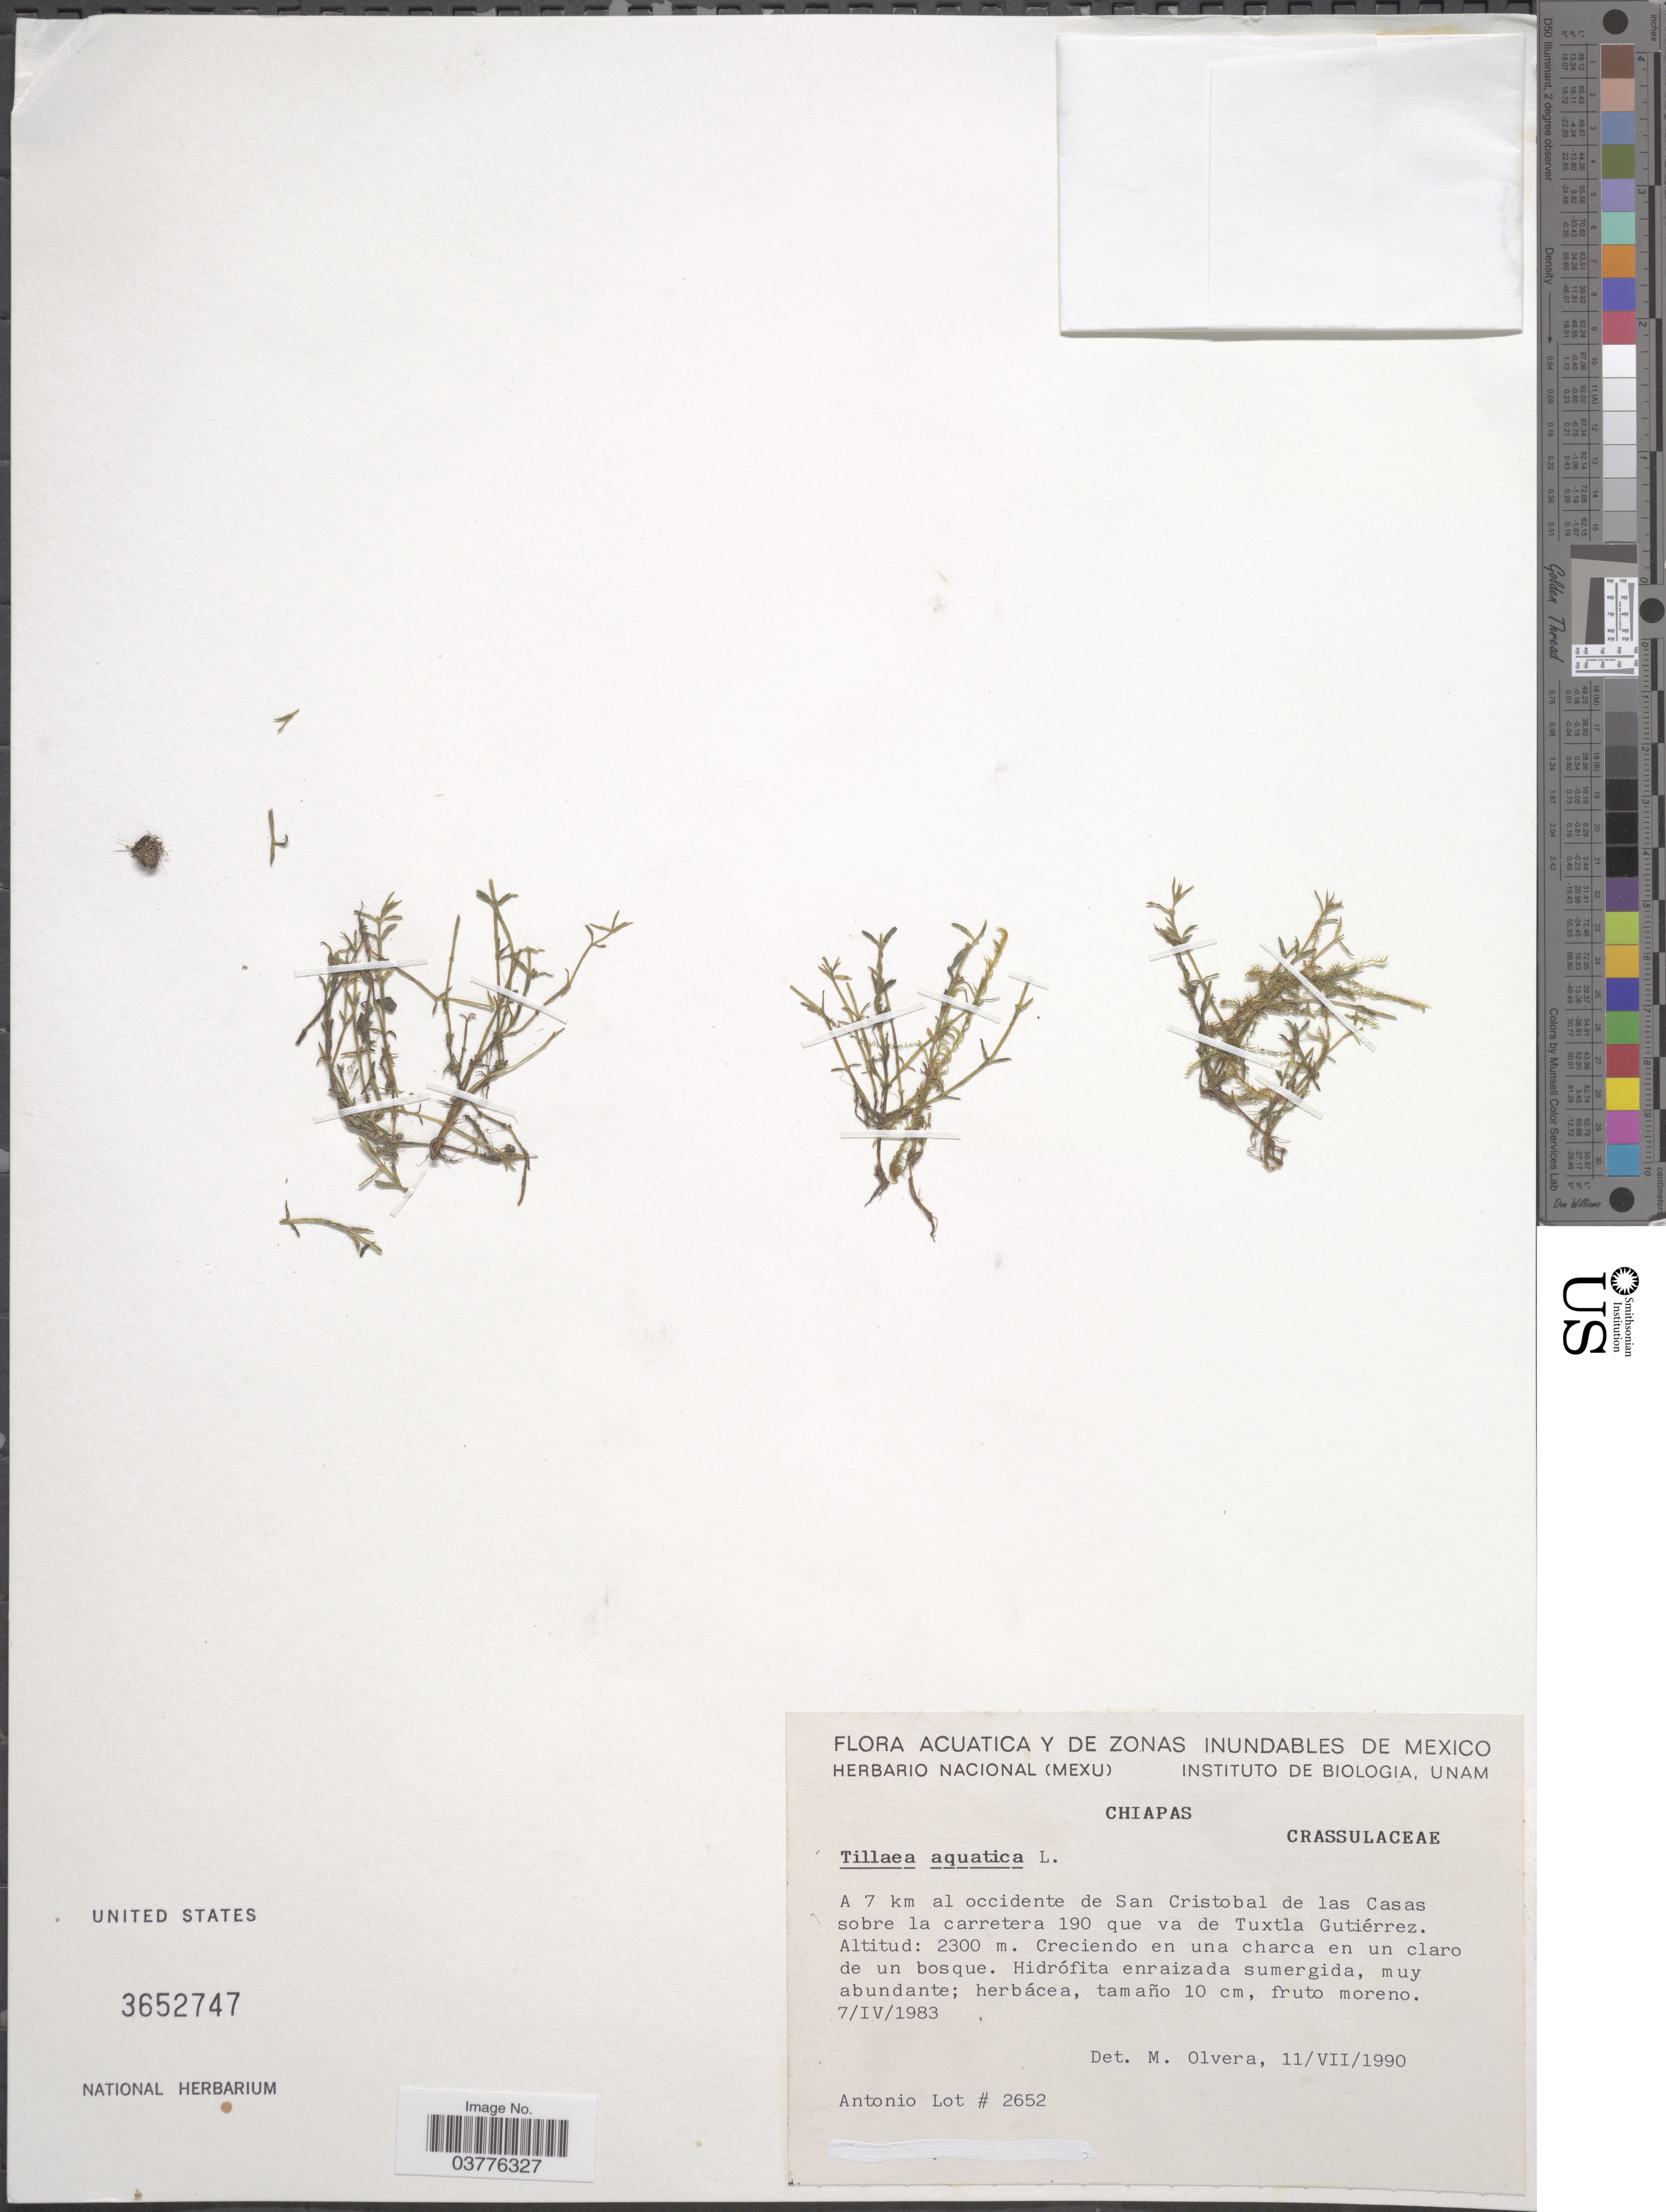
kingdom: Plantae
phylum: Tracheophyta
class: Magnoliopsida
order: Saxifragales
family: Crassulaceae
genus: Crassula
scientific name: Crassula aquatica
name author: (L.) Schönland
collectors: Lot, A.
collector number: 2652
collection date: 1983-04-07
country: Mexico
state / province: Chiapas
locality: Acuatica y de zonas inundables de Mexico. A 7 km al occidente de San Cristobal de las Casas sobre la carretera 190 que va de Tuxtla Gutiérrez.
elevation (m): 2300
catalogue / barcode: US 3652747